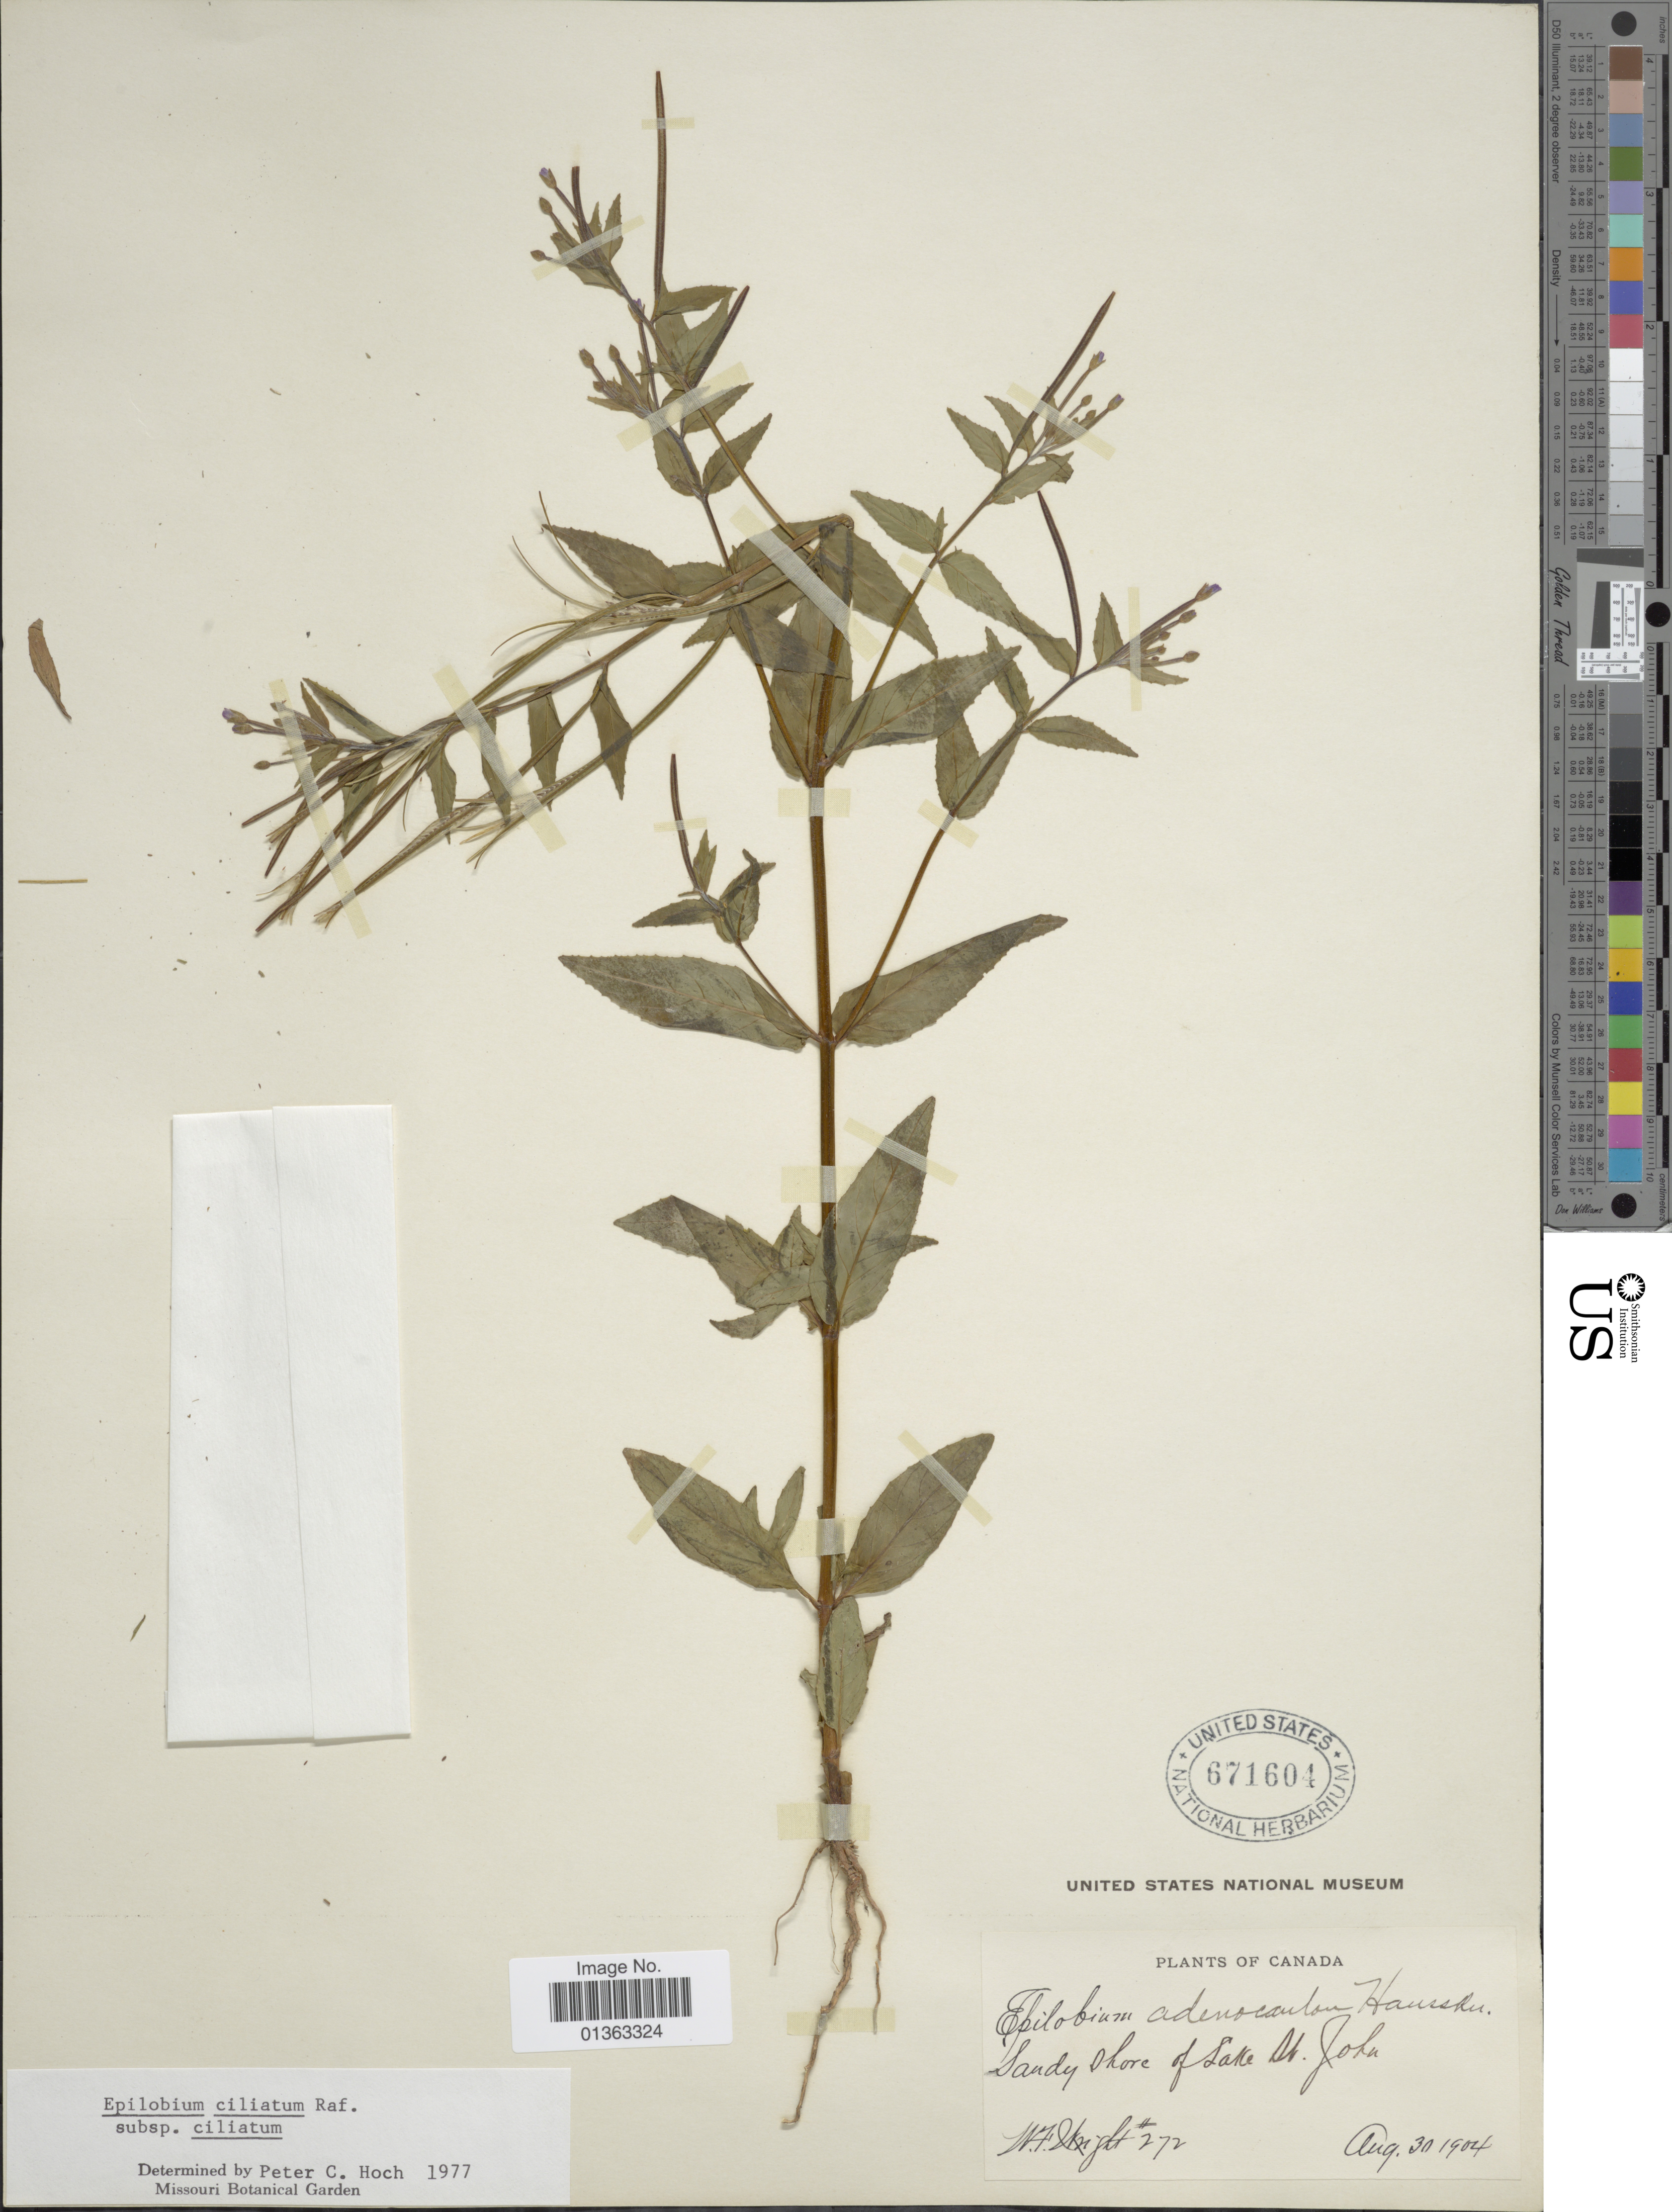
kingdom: Plantae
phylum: Tracheophyta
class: Magnoliopsida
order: Myrtales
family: Onagraceae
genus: Epilobium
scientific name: Epilobium ciliatum subsp. ciliatum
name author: Raf.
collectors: W. F. Wright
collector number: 272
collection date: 1904-08-30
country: Canada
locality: Sandy shore of Lake St. John.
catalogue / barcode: US 671604